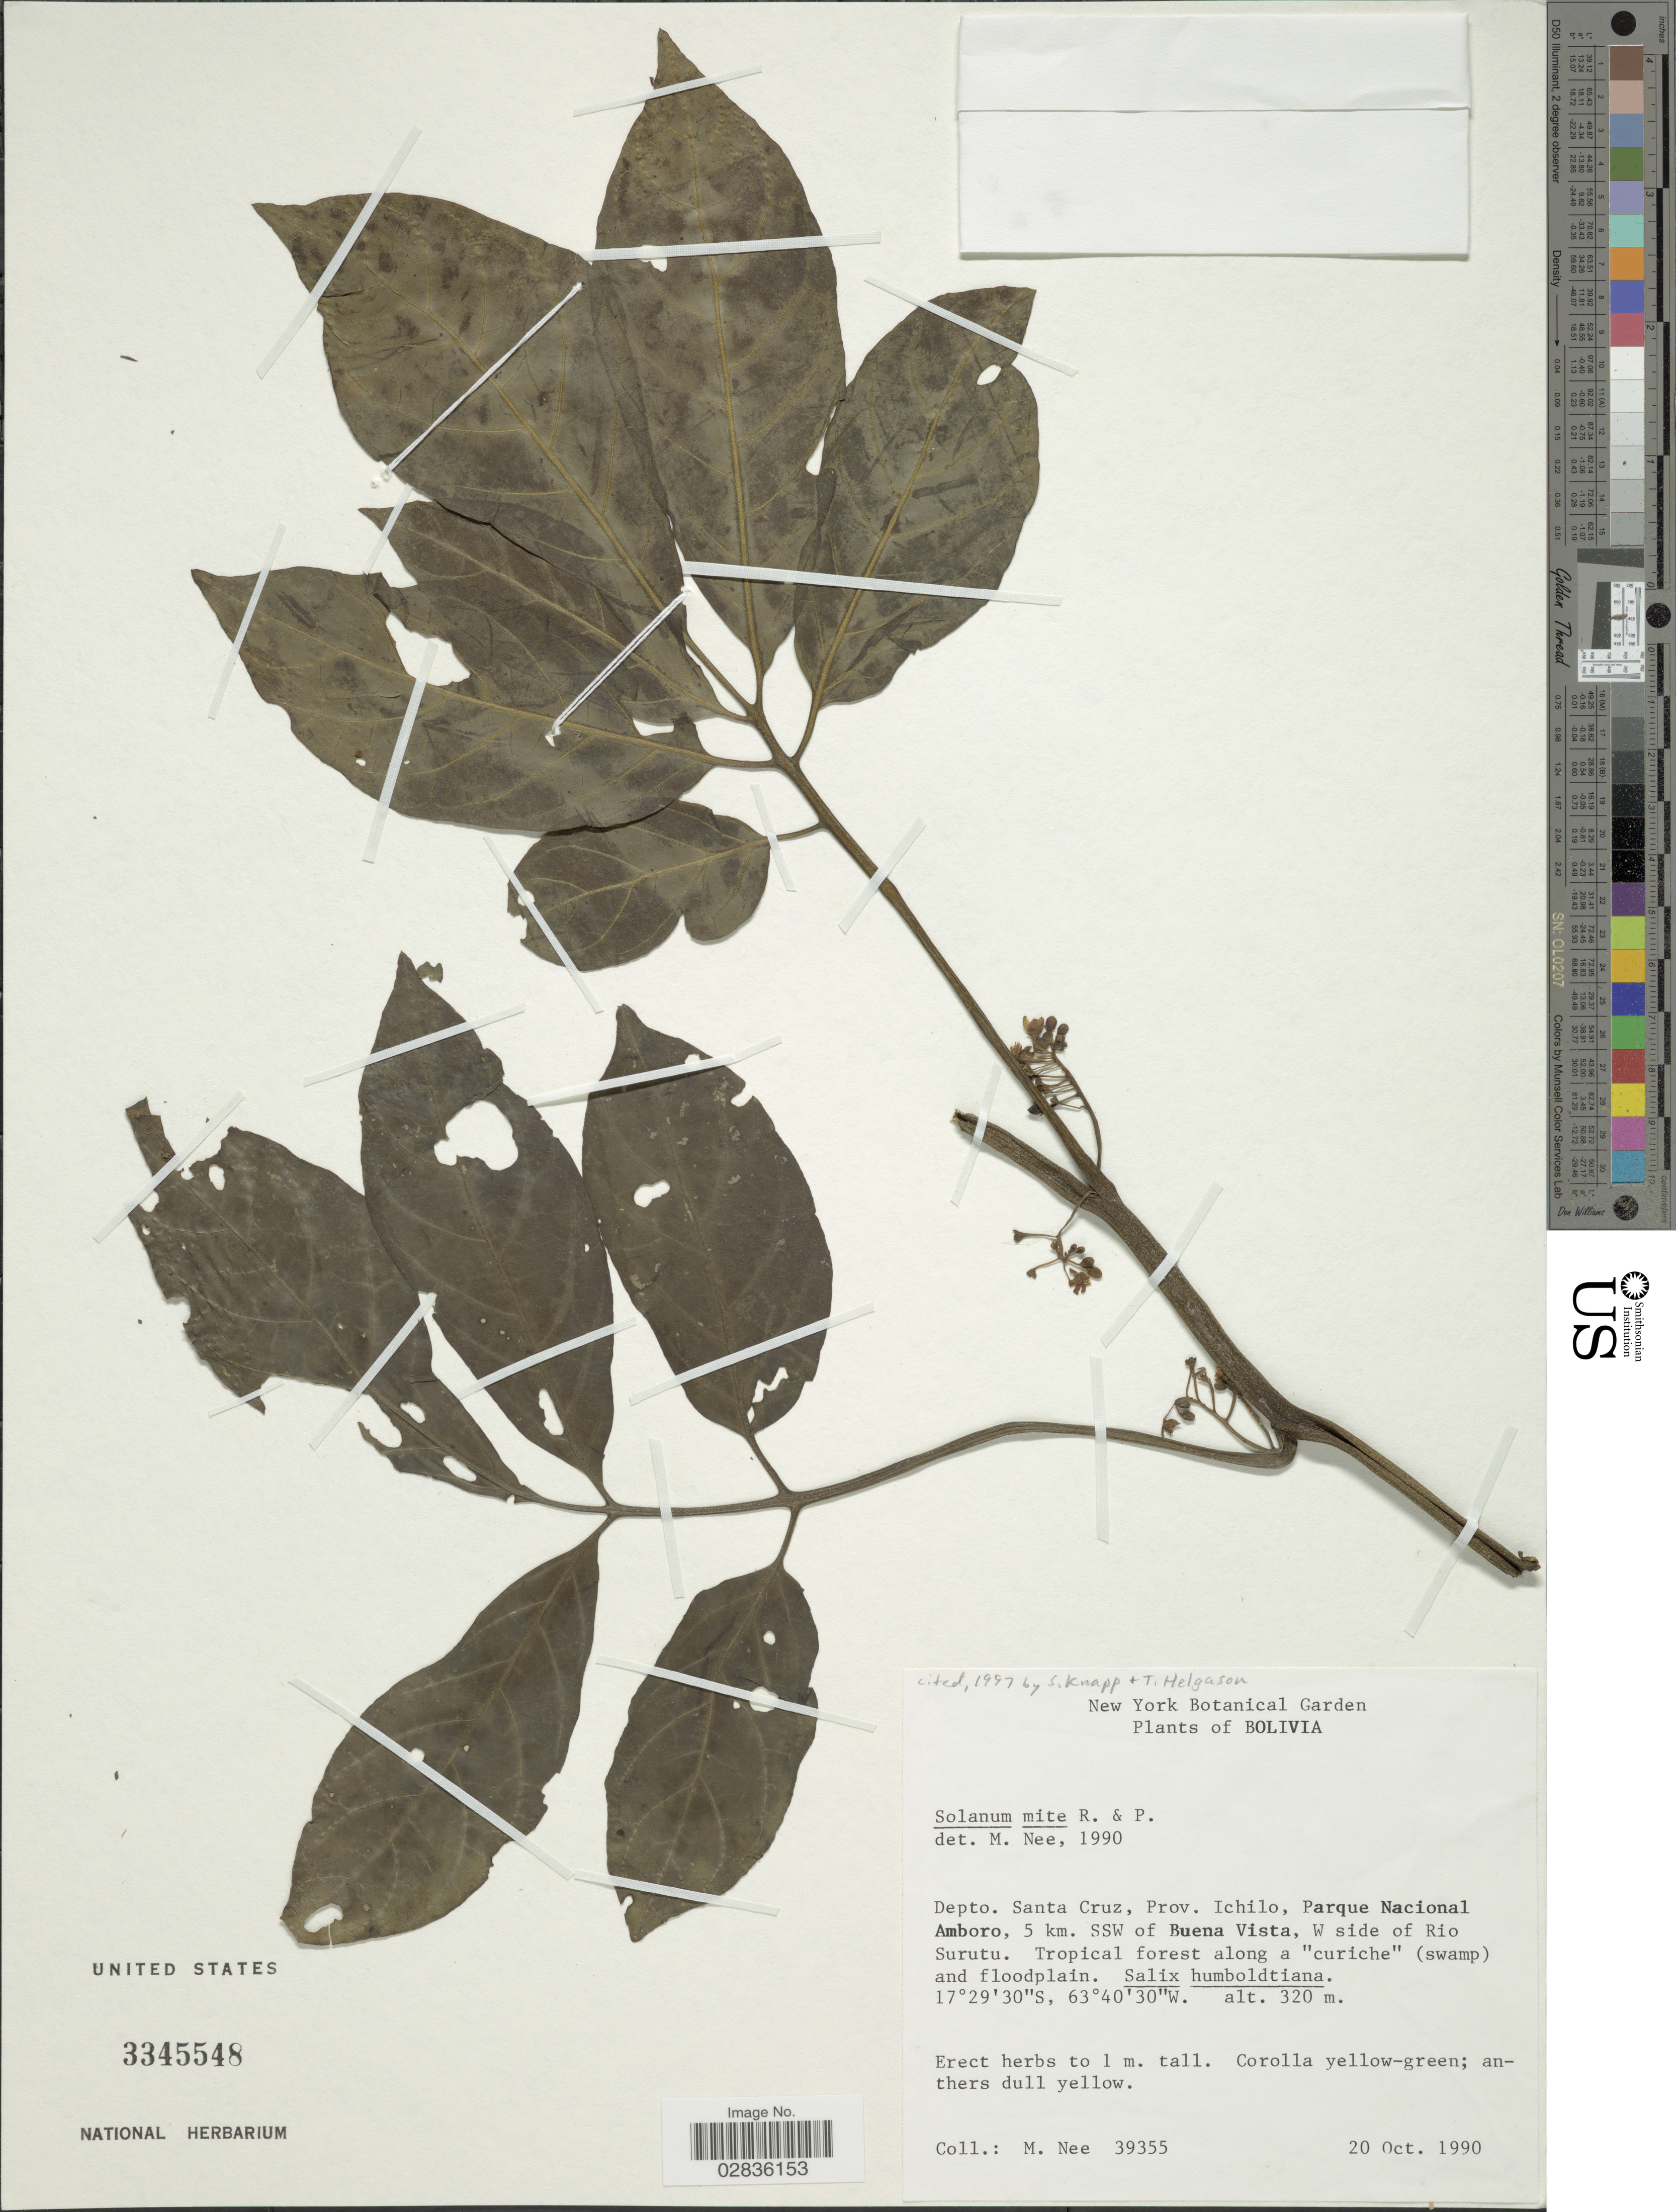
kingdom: Plantae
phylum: Tracheophyta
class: Magnoliopsida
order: Solanales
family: Solanaceae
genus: Solanum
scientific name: Solanum mite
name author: Ruiz & Pav.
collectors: M. Nee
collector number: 39355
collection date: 1990-10-20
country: Bolivia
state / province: Santa Cruz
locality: Depto. Santa Cruz, Prov. Ichilo, Parque Nacional Amboro, 5 km. SSW of Buena Vista, W side of Rio Surutu.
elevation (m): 320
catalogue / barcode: US 3345548